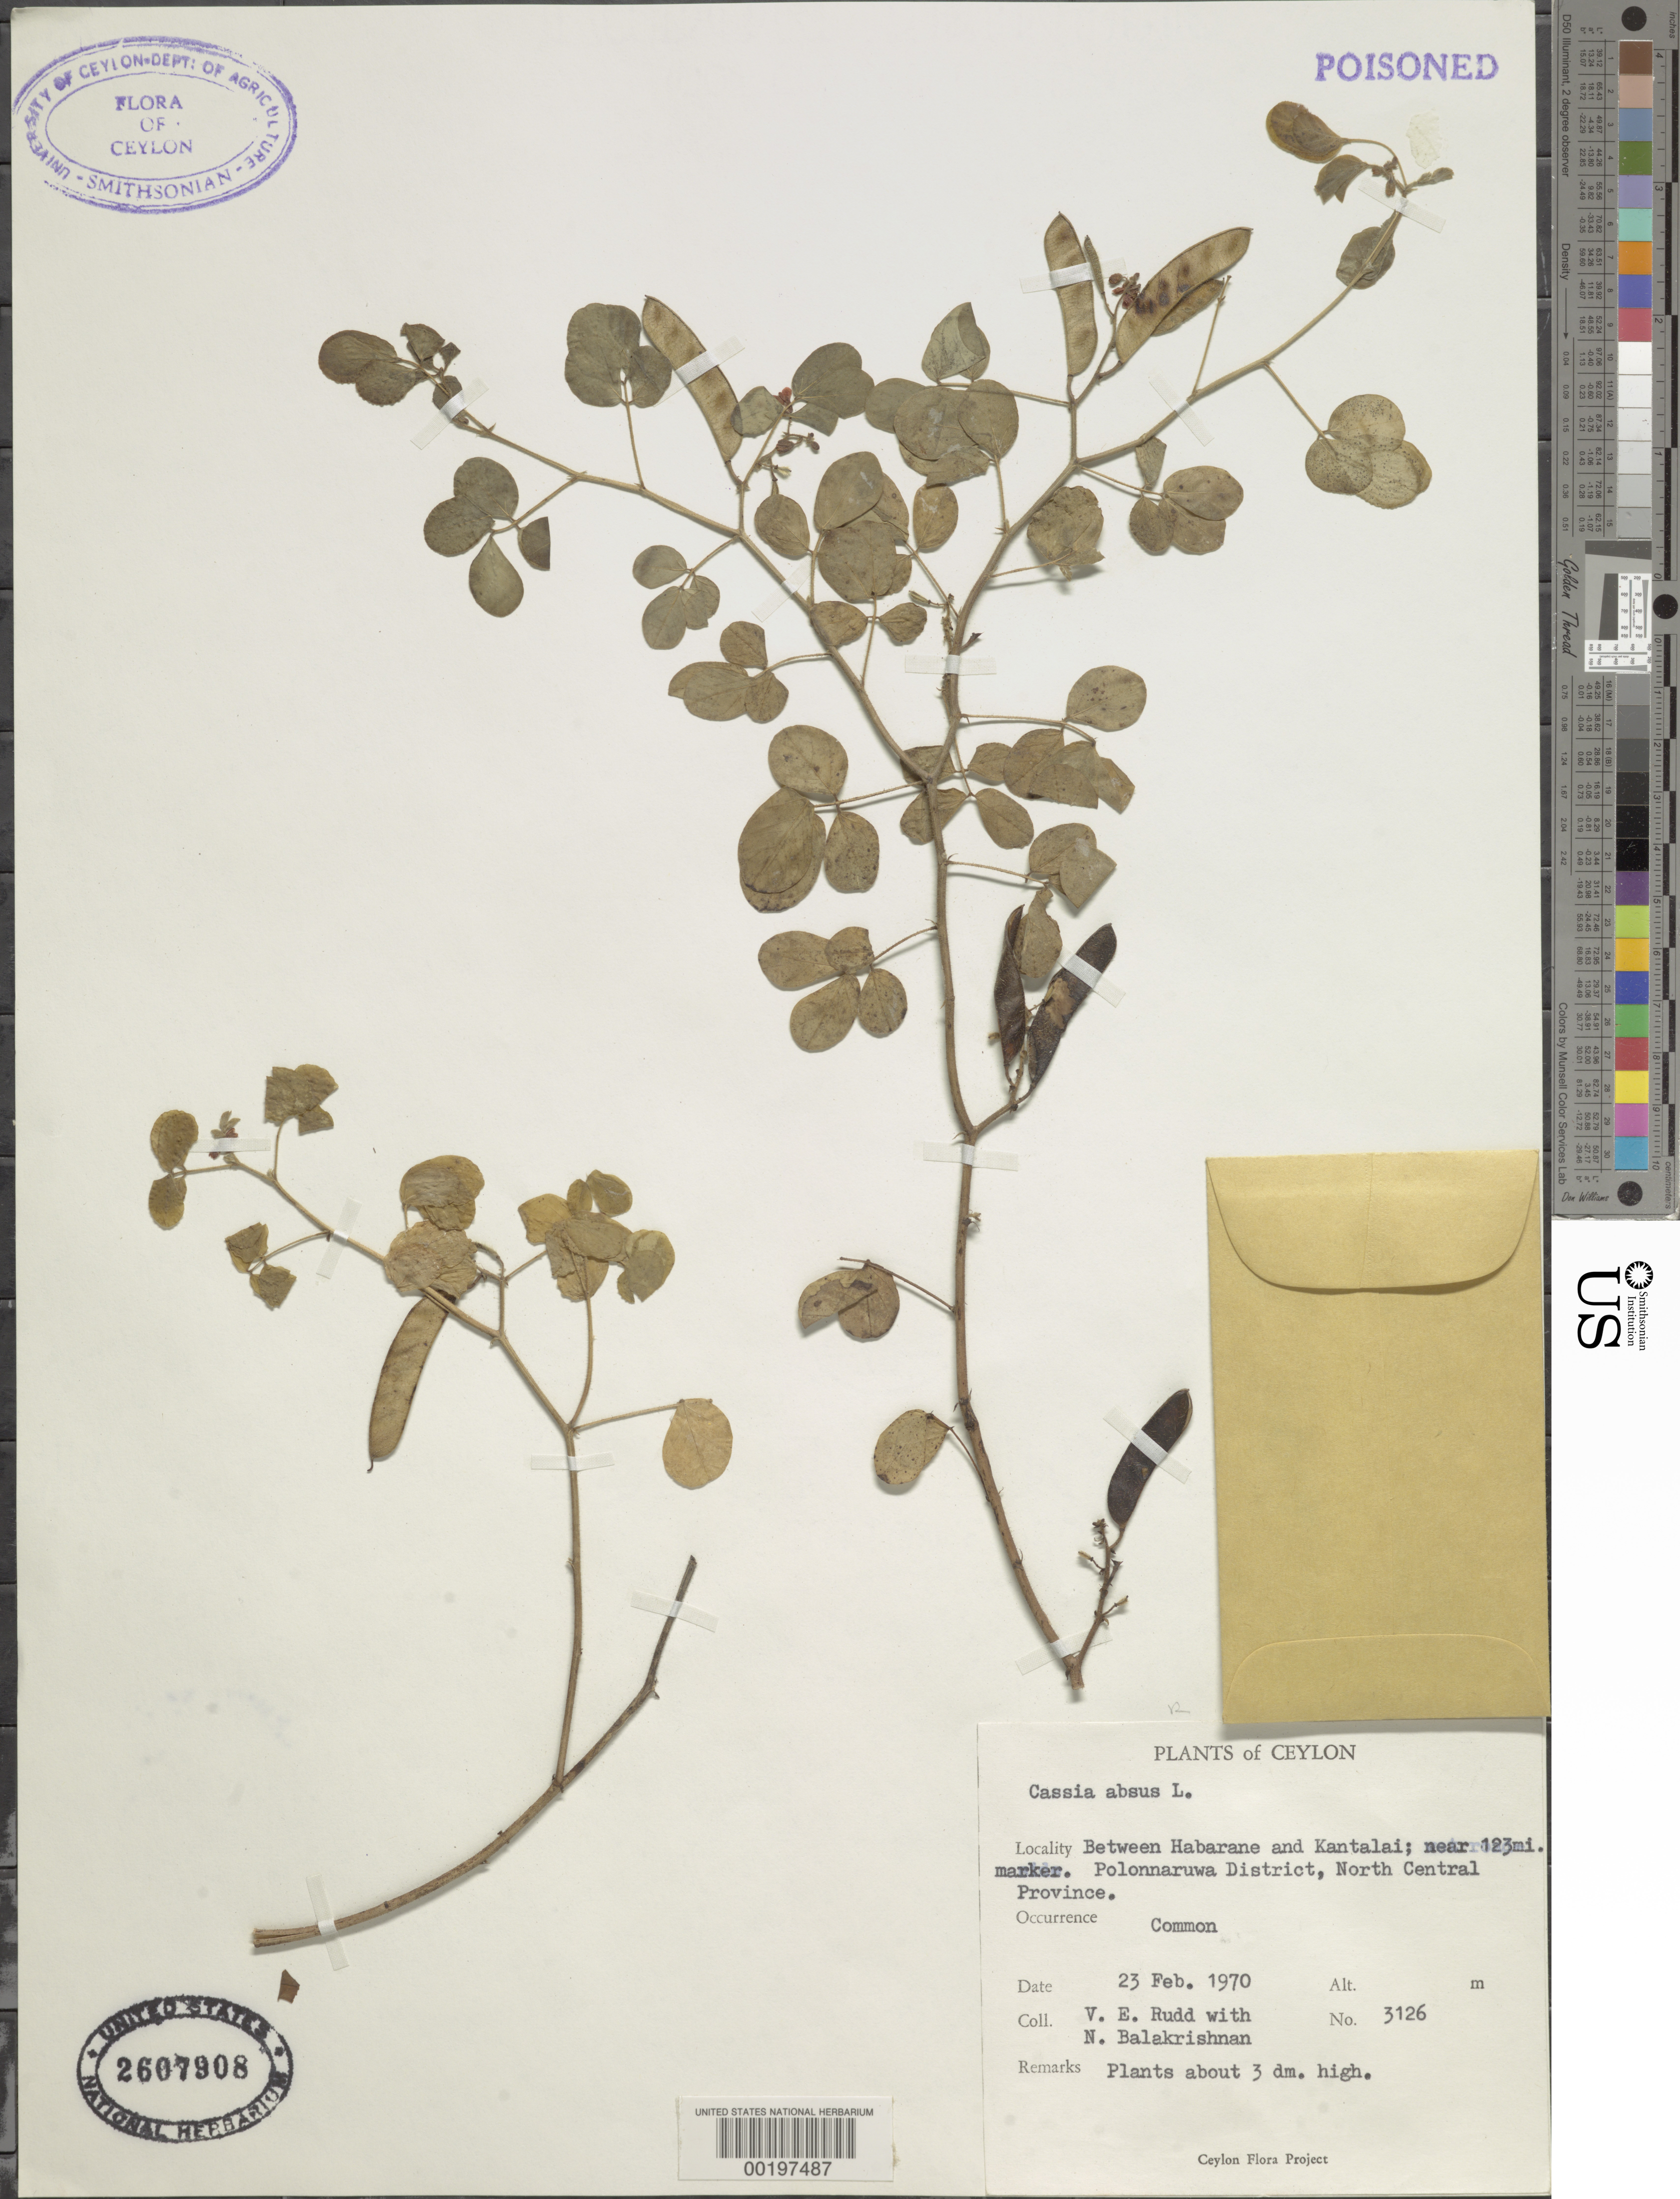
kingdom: Plantae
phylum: Tracheophyta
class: Magnoliopsida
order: Fabales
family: Fabaceae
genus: Chamaecrista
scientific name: Chamaecrista absus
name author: (L.) H.S. Irwin & Barneby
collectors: V. E. Rudd & N. Balakrishnan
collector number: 3126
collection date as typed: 23 Feb 1970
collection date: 1970-02-23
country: Sri Lanka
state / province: North Central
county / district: Polonnaruwa Dist.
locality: Between habarane and kantalai, near 123 mi marker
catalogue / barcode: US 2607908